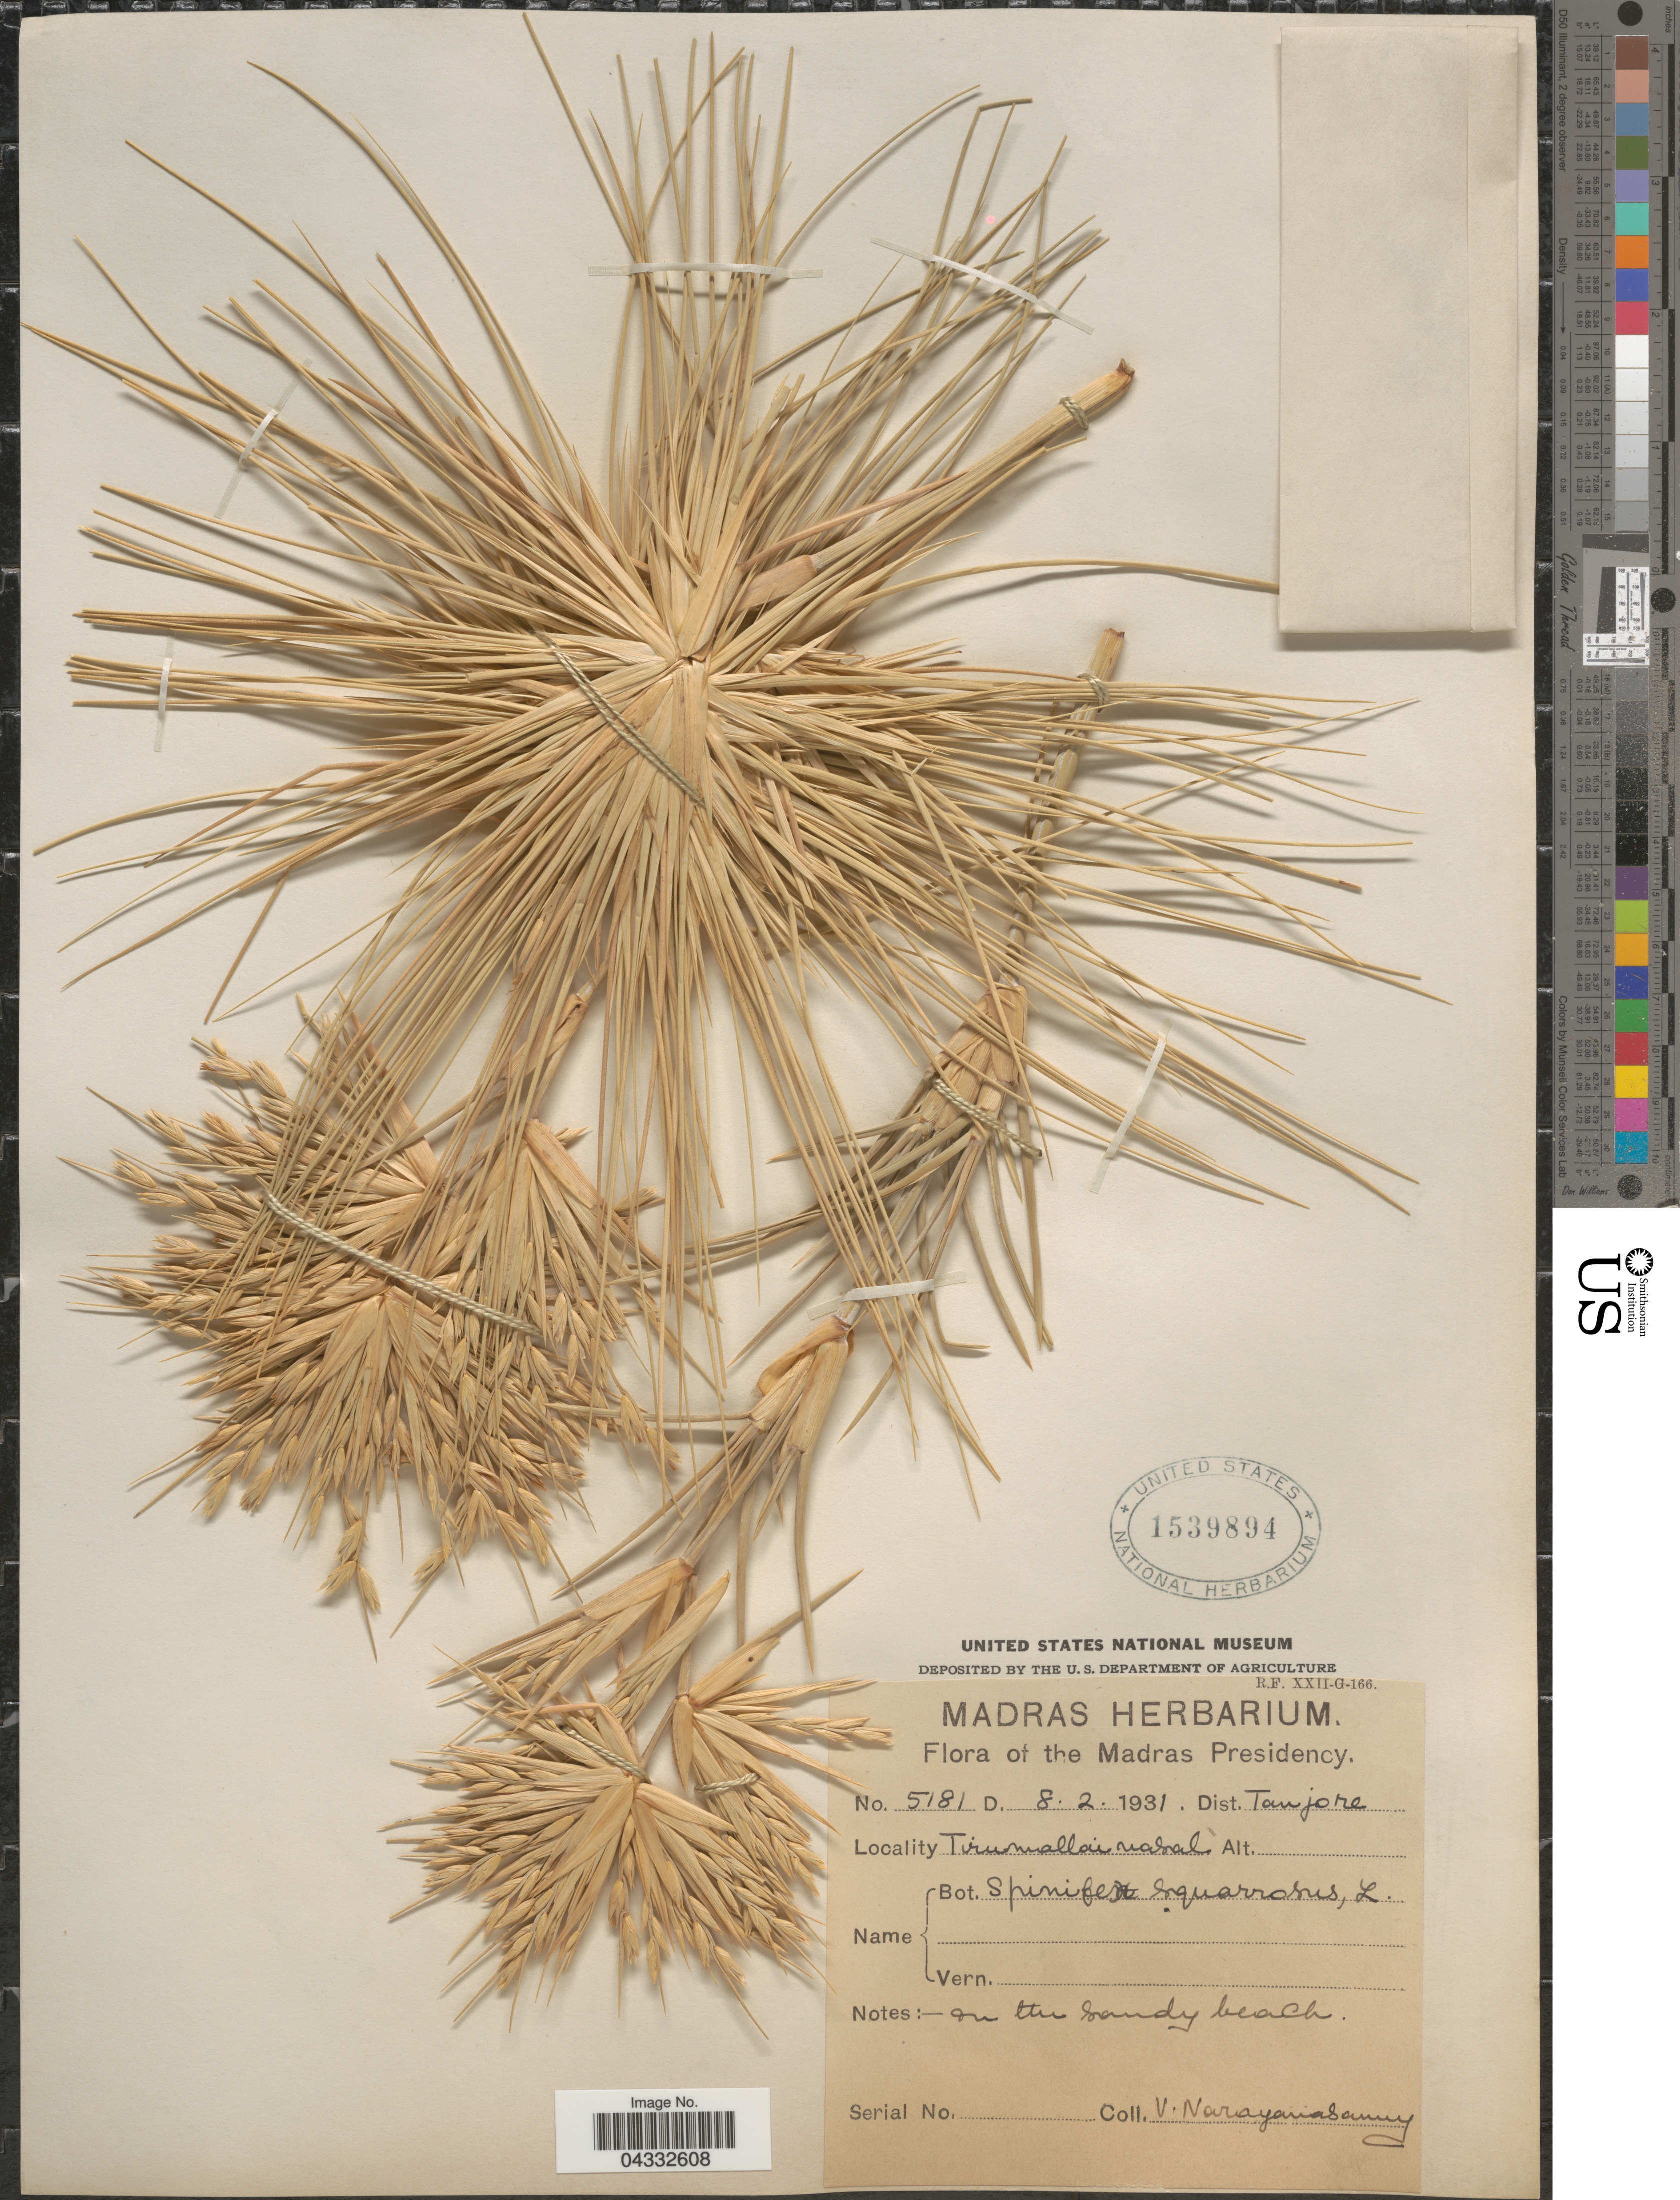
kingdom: Plantae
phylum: Tracheophyta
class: Liliopsida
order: Poales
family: Poaceae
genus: Spinifex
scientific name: Spinifex littoreus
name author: (Burm. f.) Merr.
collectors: V. Narayanaswami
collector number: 5181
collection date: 1931-02-08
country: India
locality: Madras Presidency. Dist. Tanjore. Tirumallai nasal.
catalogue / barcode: US 1539894